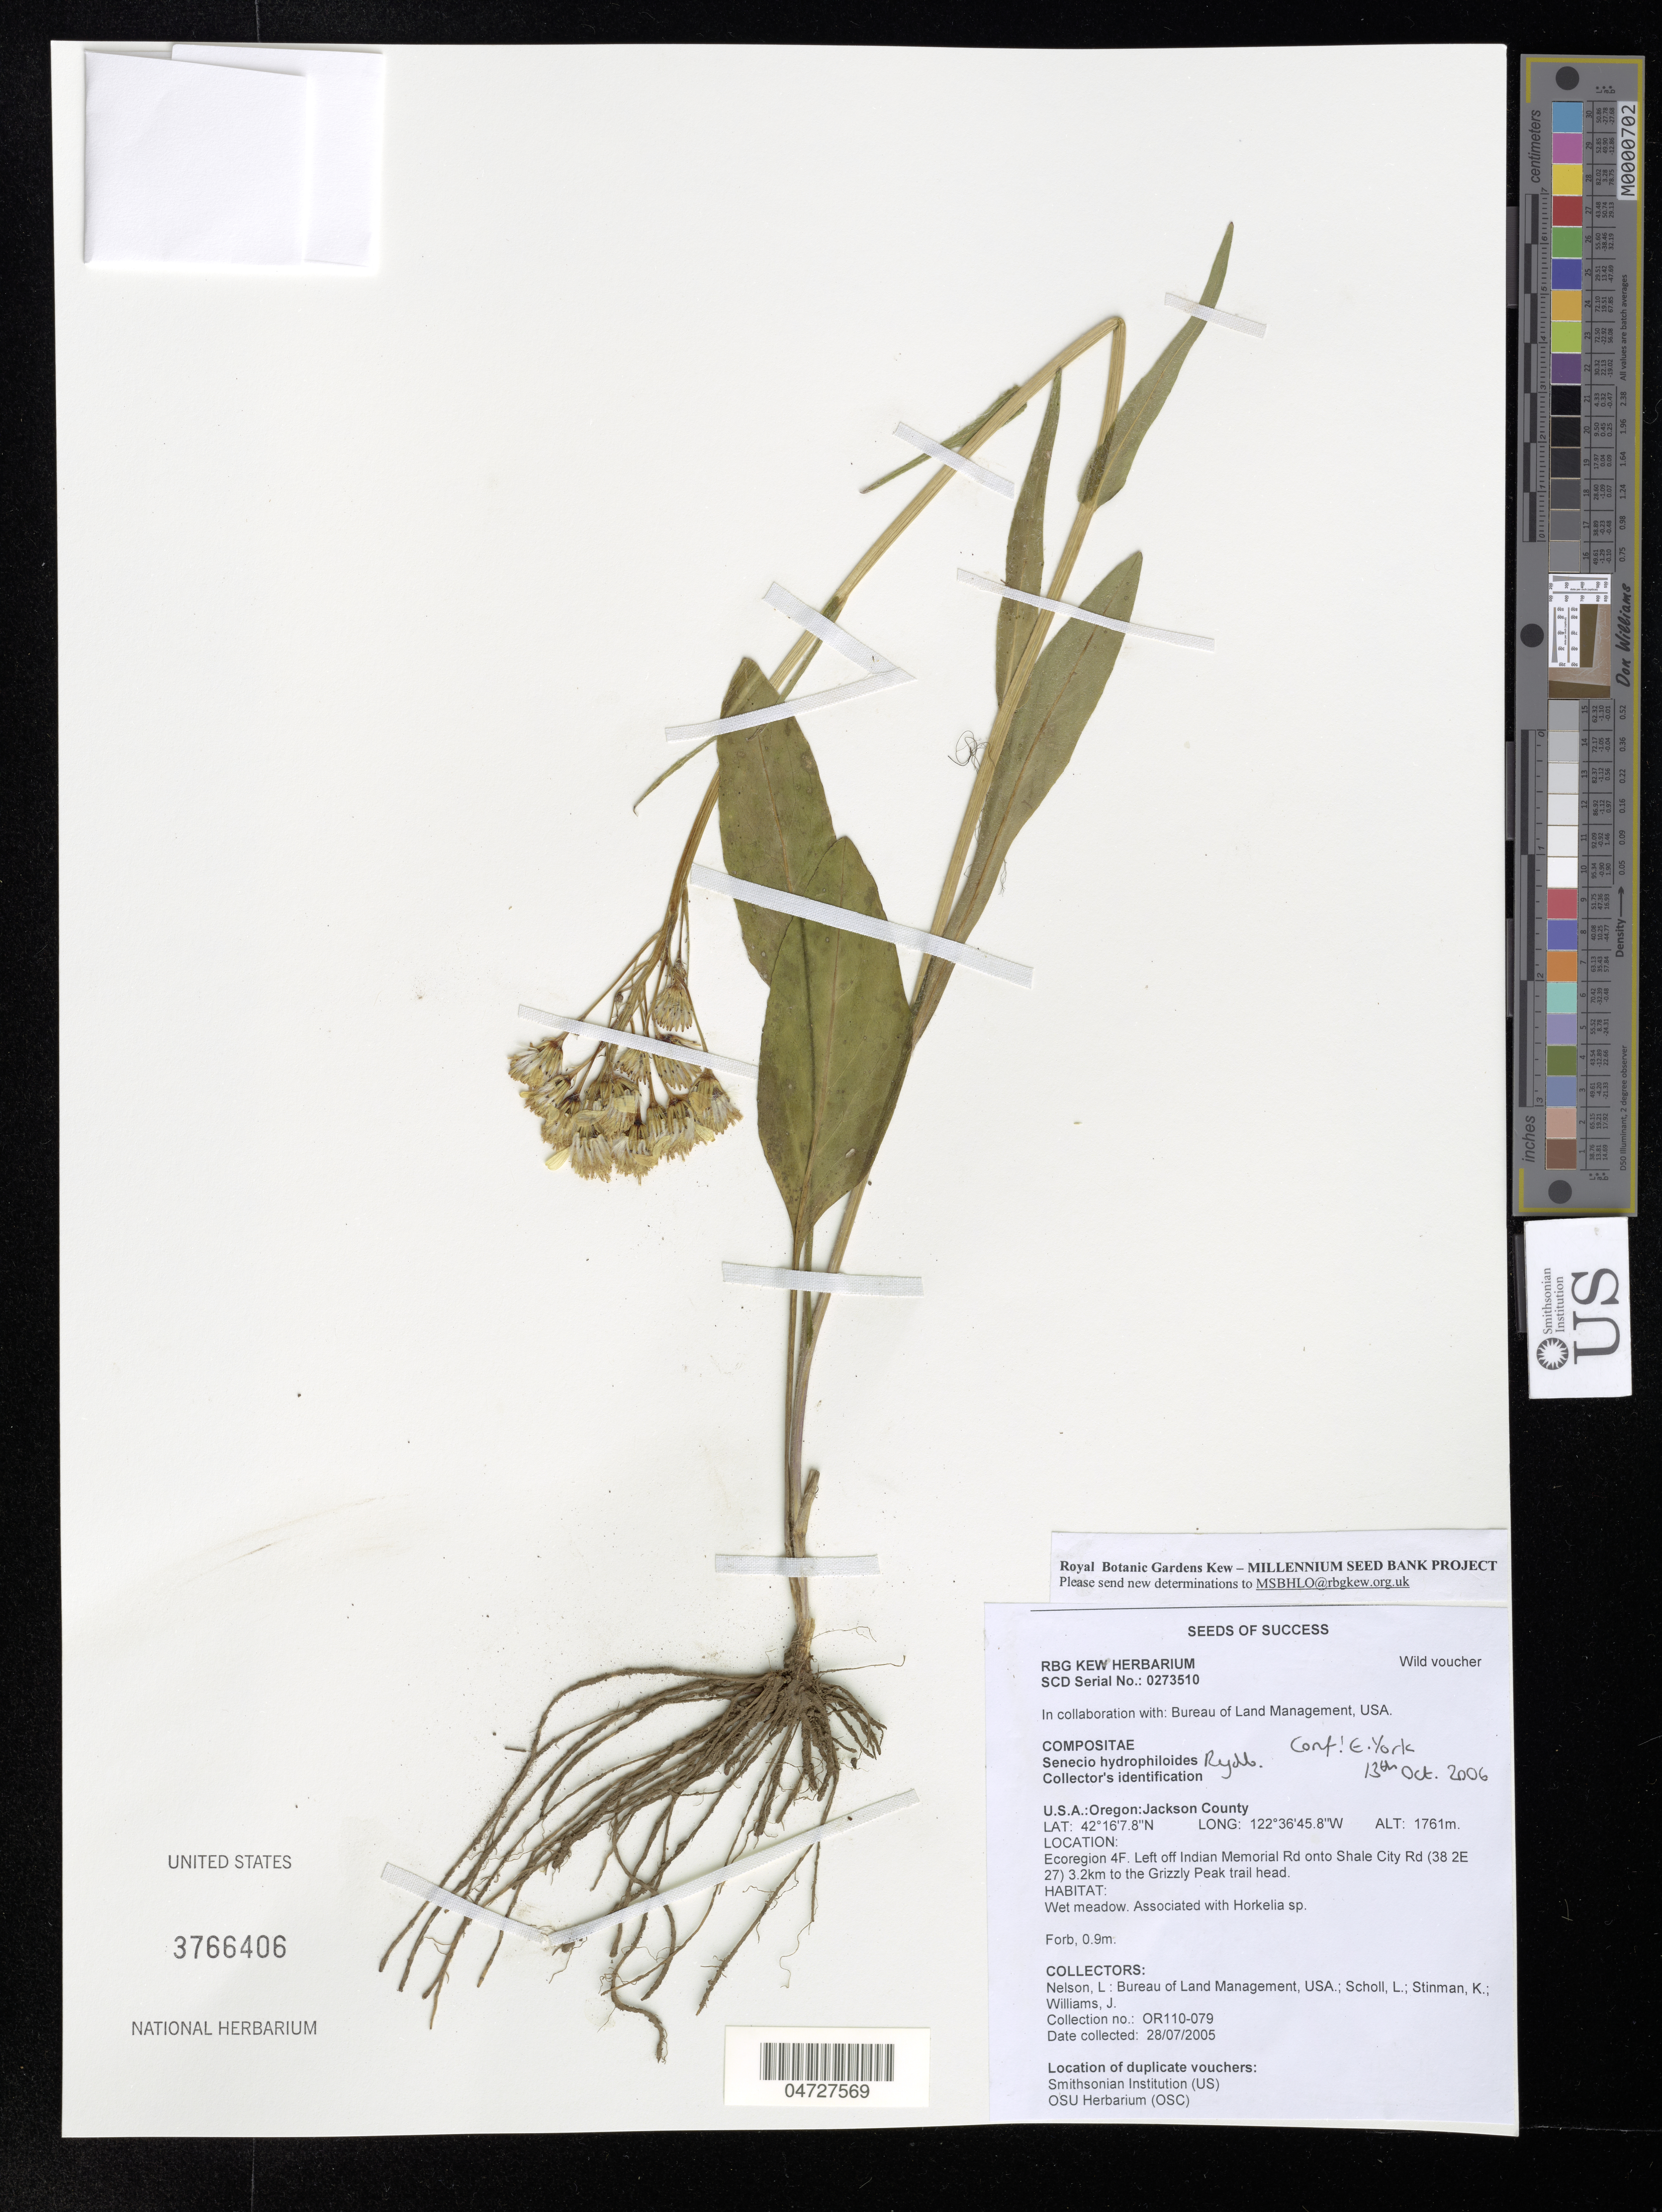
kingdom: Plantae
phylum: Tracheophyta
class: Magnoliopsida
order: Asterales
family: Asteraceae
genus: Senecio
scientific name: Senecio hydrophiloides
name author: Rydb.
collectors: L. Nelson, L. Scholl, K. Stinman, J. Williams & E. York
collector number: OR110-079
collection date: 2005-07-28/2006-10-13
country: United States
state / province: Oregon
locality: Jackson County. Ecoregion 4F. Left off Indian Memorial Rd onto Shale City Rd (38 2E 27) 3.2km to the Grizzly Peak trail head.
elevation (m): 1761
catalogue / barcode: US 3766406